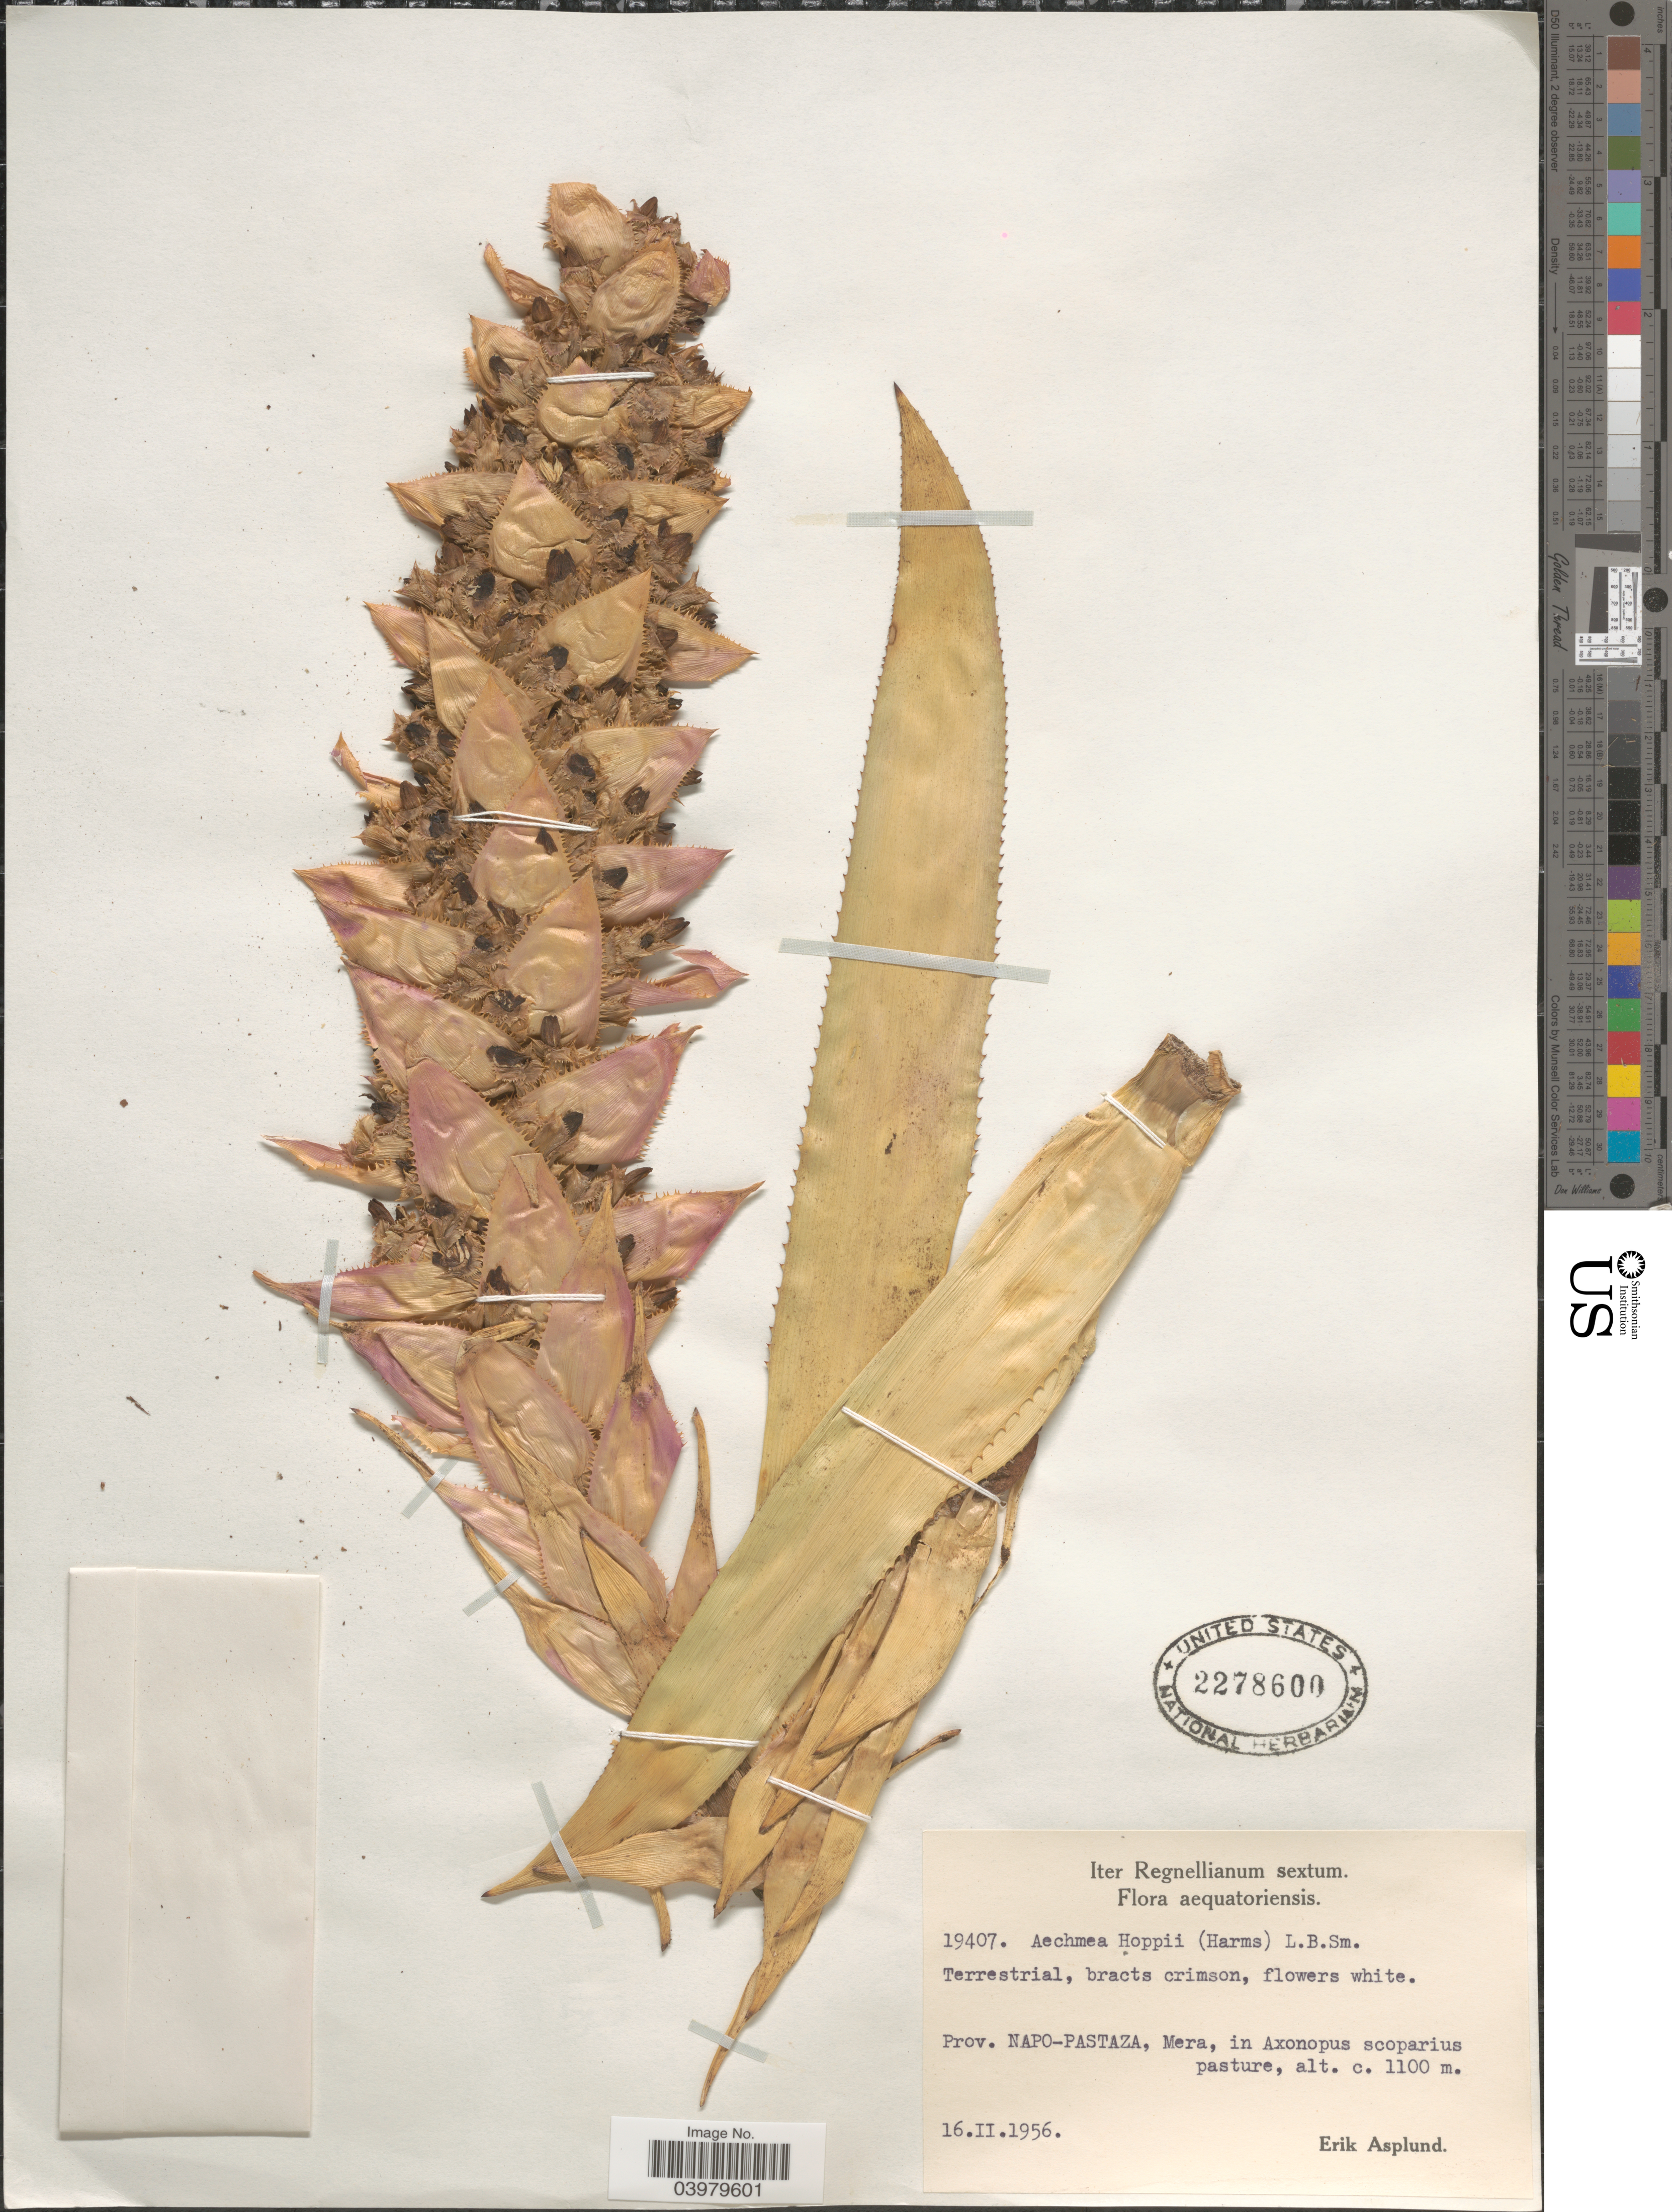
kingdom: Plantae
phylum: Tracheophyta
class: Liliopsida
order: Poales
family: Bromeliaceae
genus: Aechmea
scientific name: Aechmea hoppii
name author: (Harms) L.B. Sm.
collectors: E. Asplund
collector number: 19407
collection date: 1956-02-16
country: Ecuador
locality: Prov. Napo-Pastaza, Mera, in Axonopus scoparius pasture.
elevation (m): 1100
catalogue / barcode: US 2278600